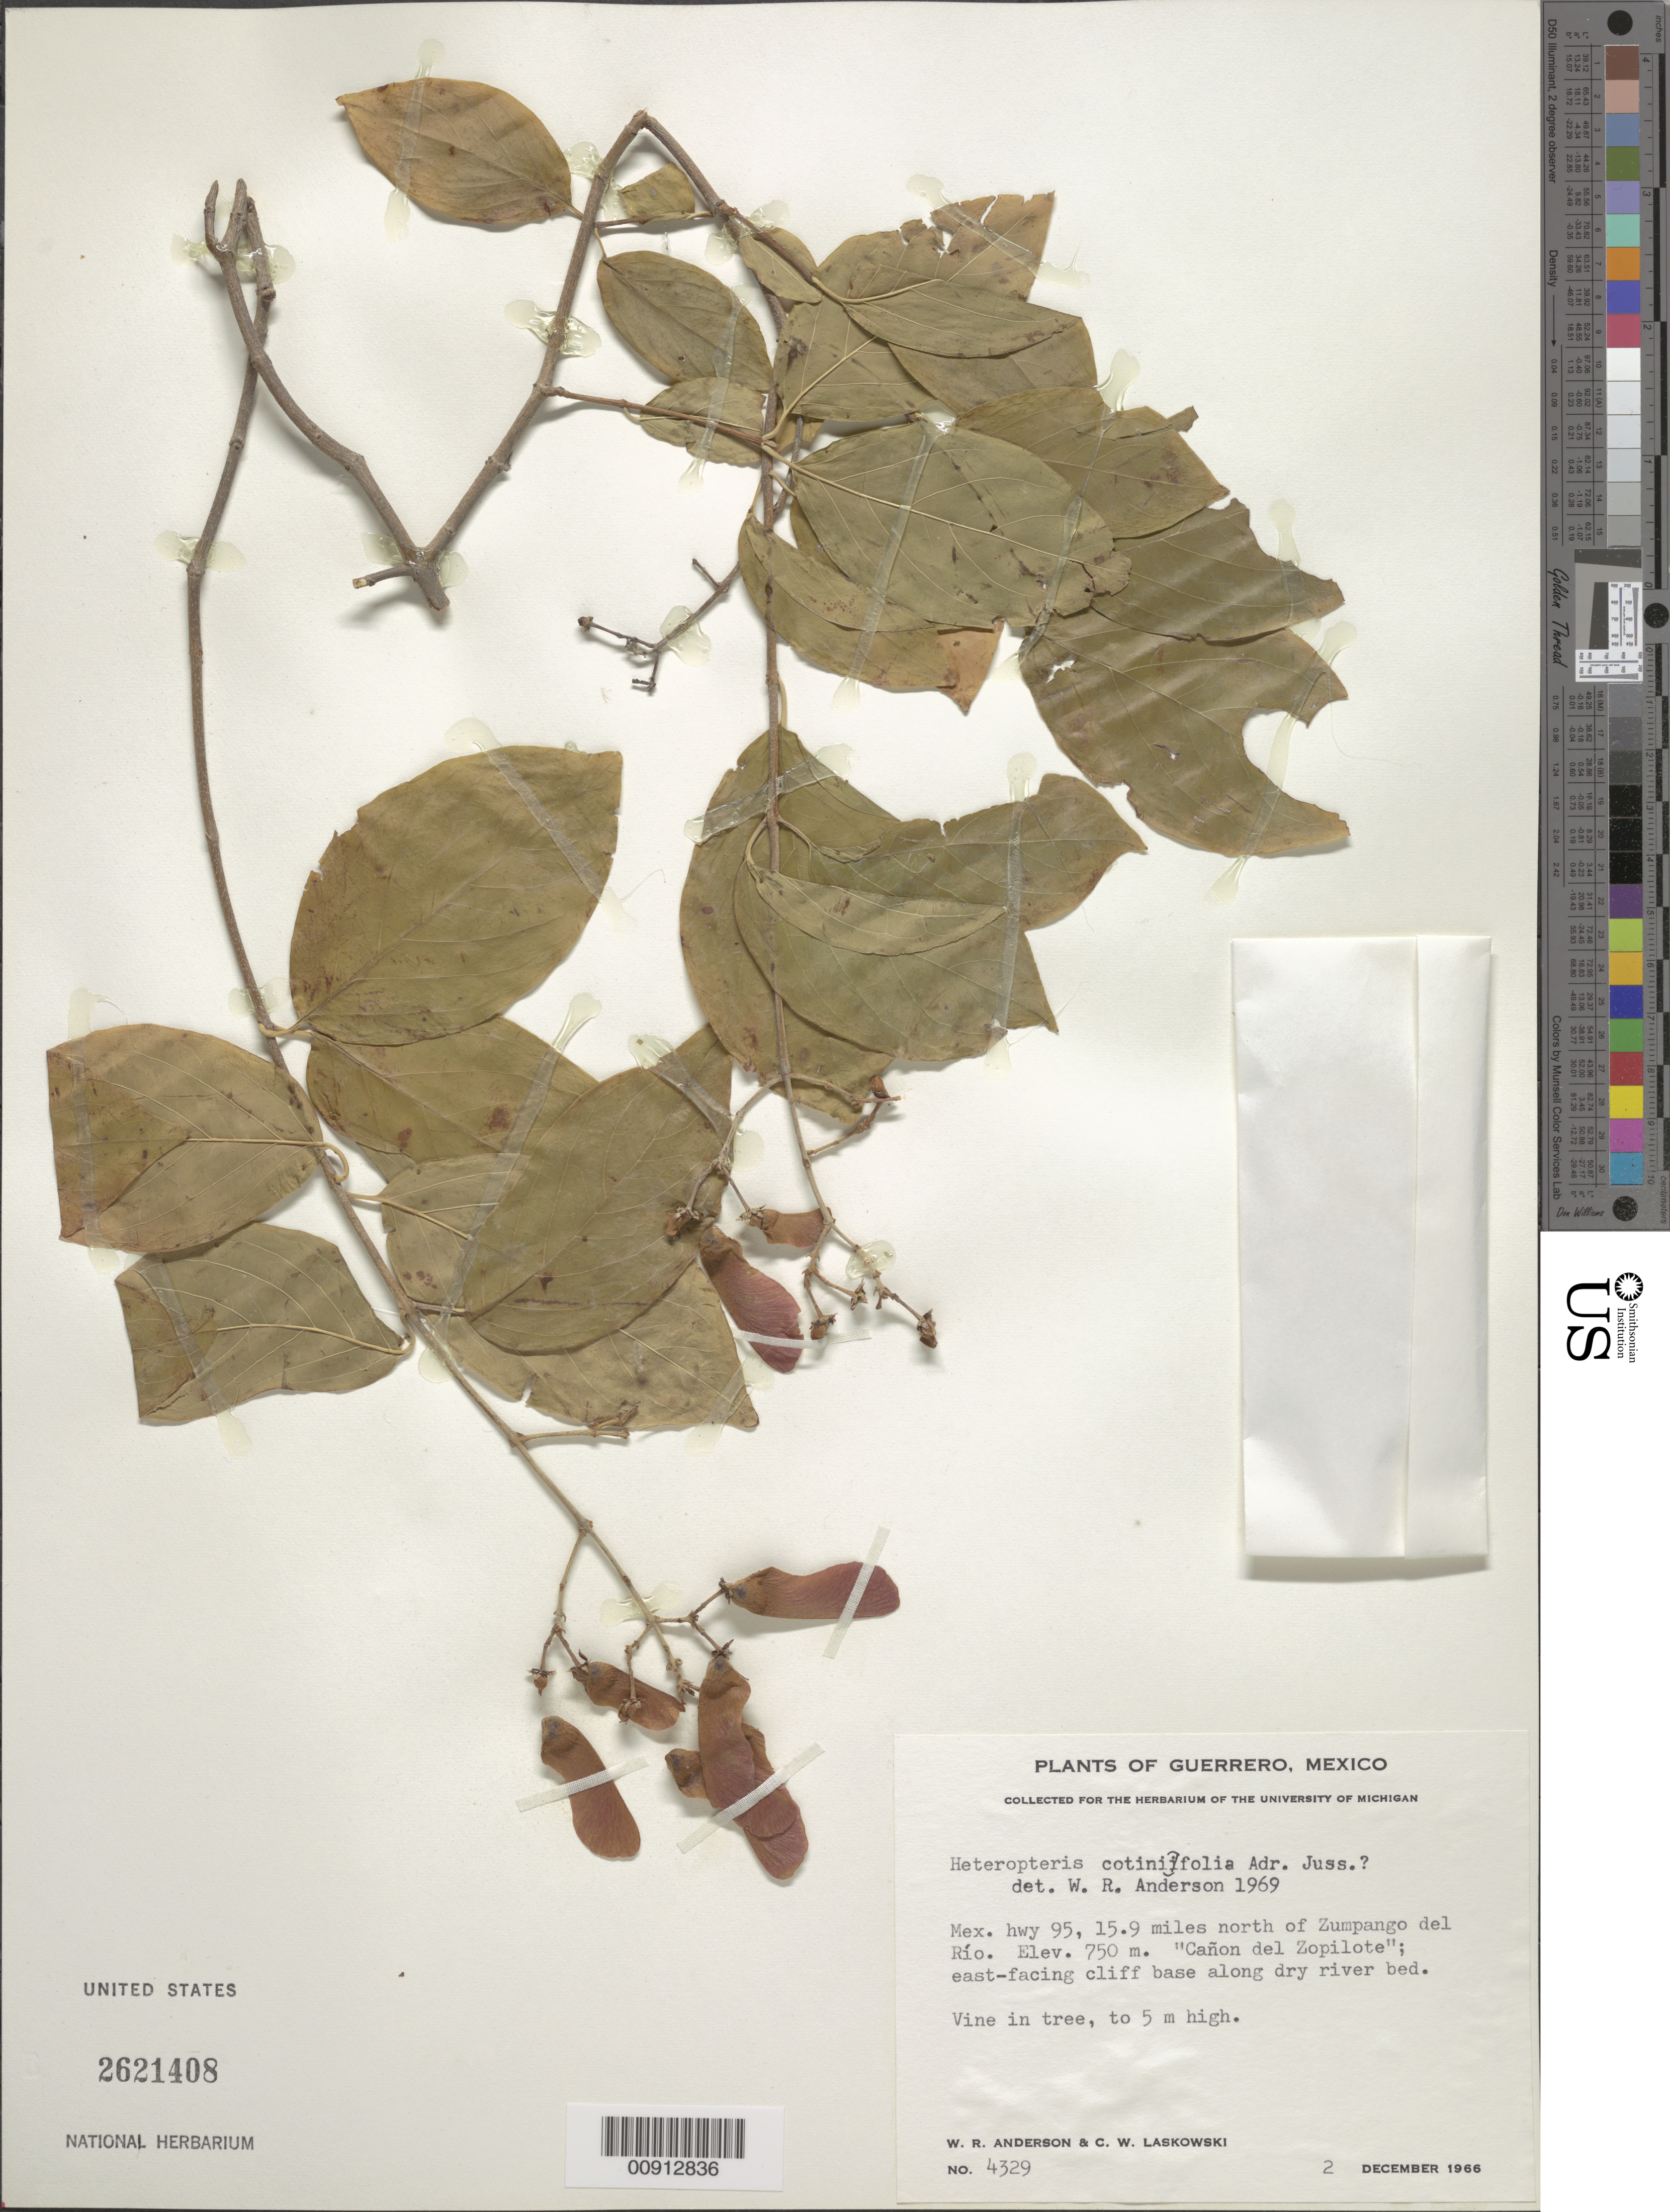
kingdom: Plantae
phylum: Tracheophyta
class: Magnoliopsida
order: Malpighiales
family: Malpighiaceae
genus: Heteropterys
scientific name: Heteropterys cotinifolia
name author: A. Juss.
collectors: W. R. Anderson & C. Laskowski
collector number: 4329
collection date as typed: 02 Dec 1966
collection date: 1966-12-02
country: Mexico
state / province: Guerrero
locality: Guerrero: Mex. Hwy 95, 15.9 miles north of Zumpango del Río. "Cañon del Zopilote"; east-facing cliff base along dry river bed.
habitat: Vine in tree.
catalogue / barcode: US 2621408